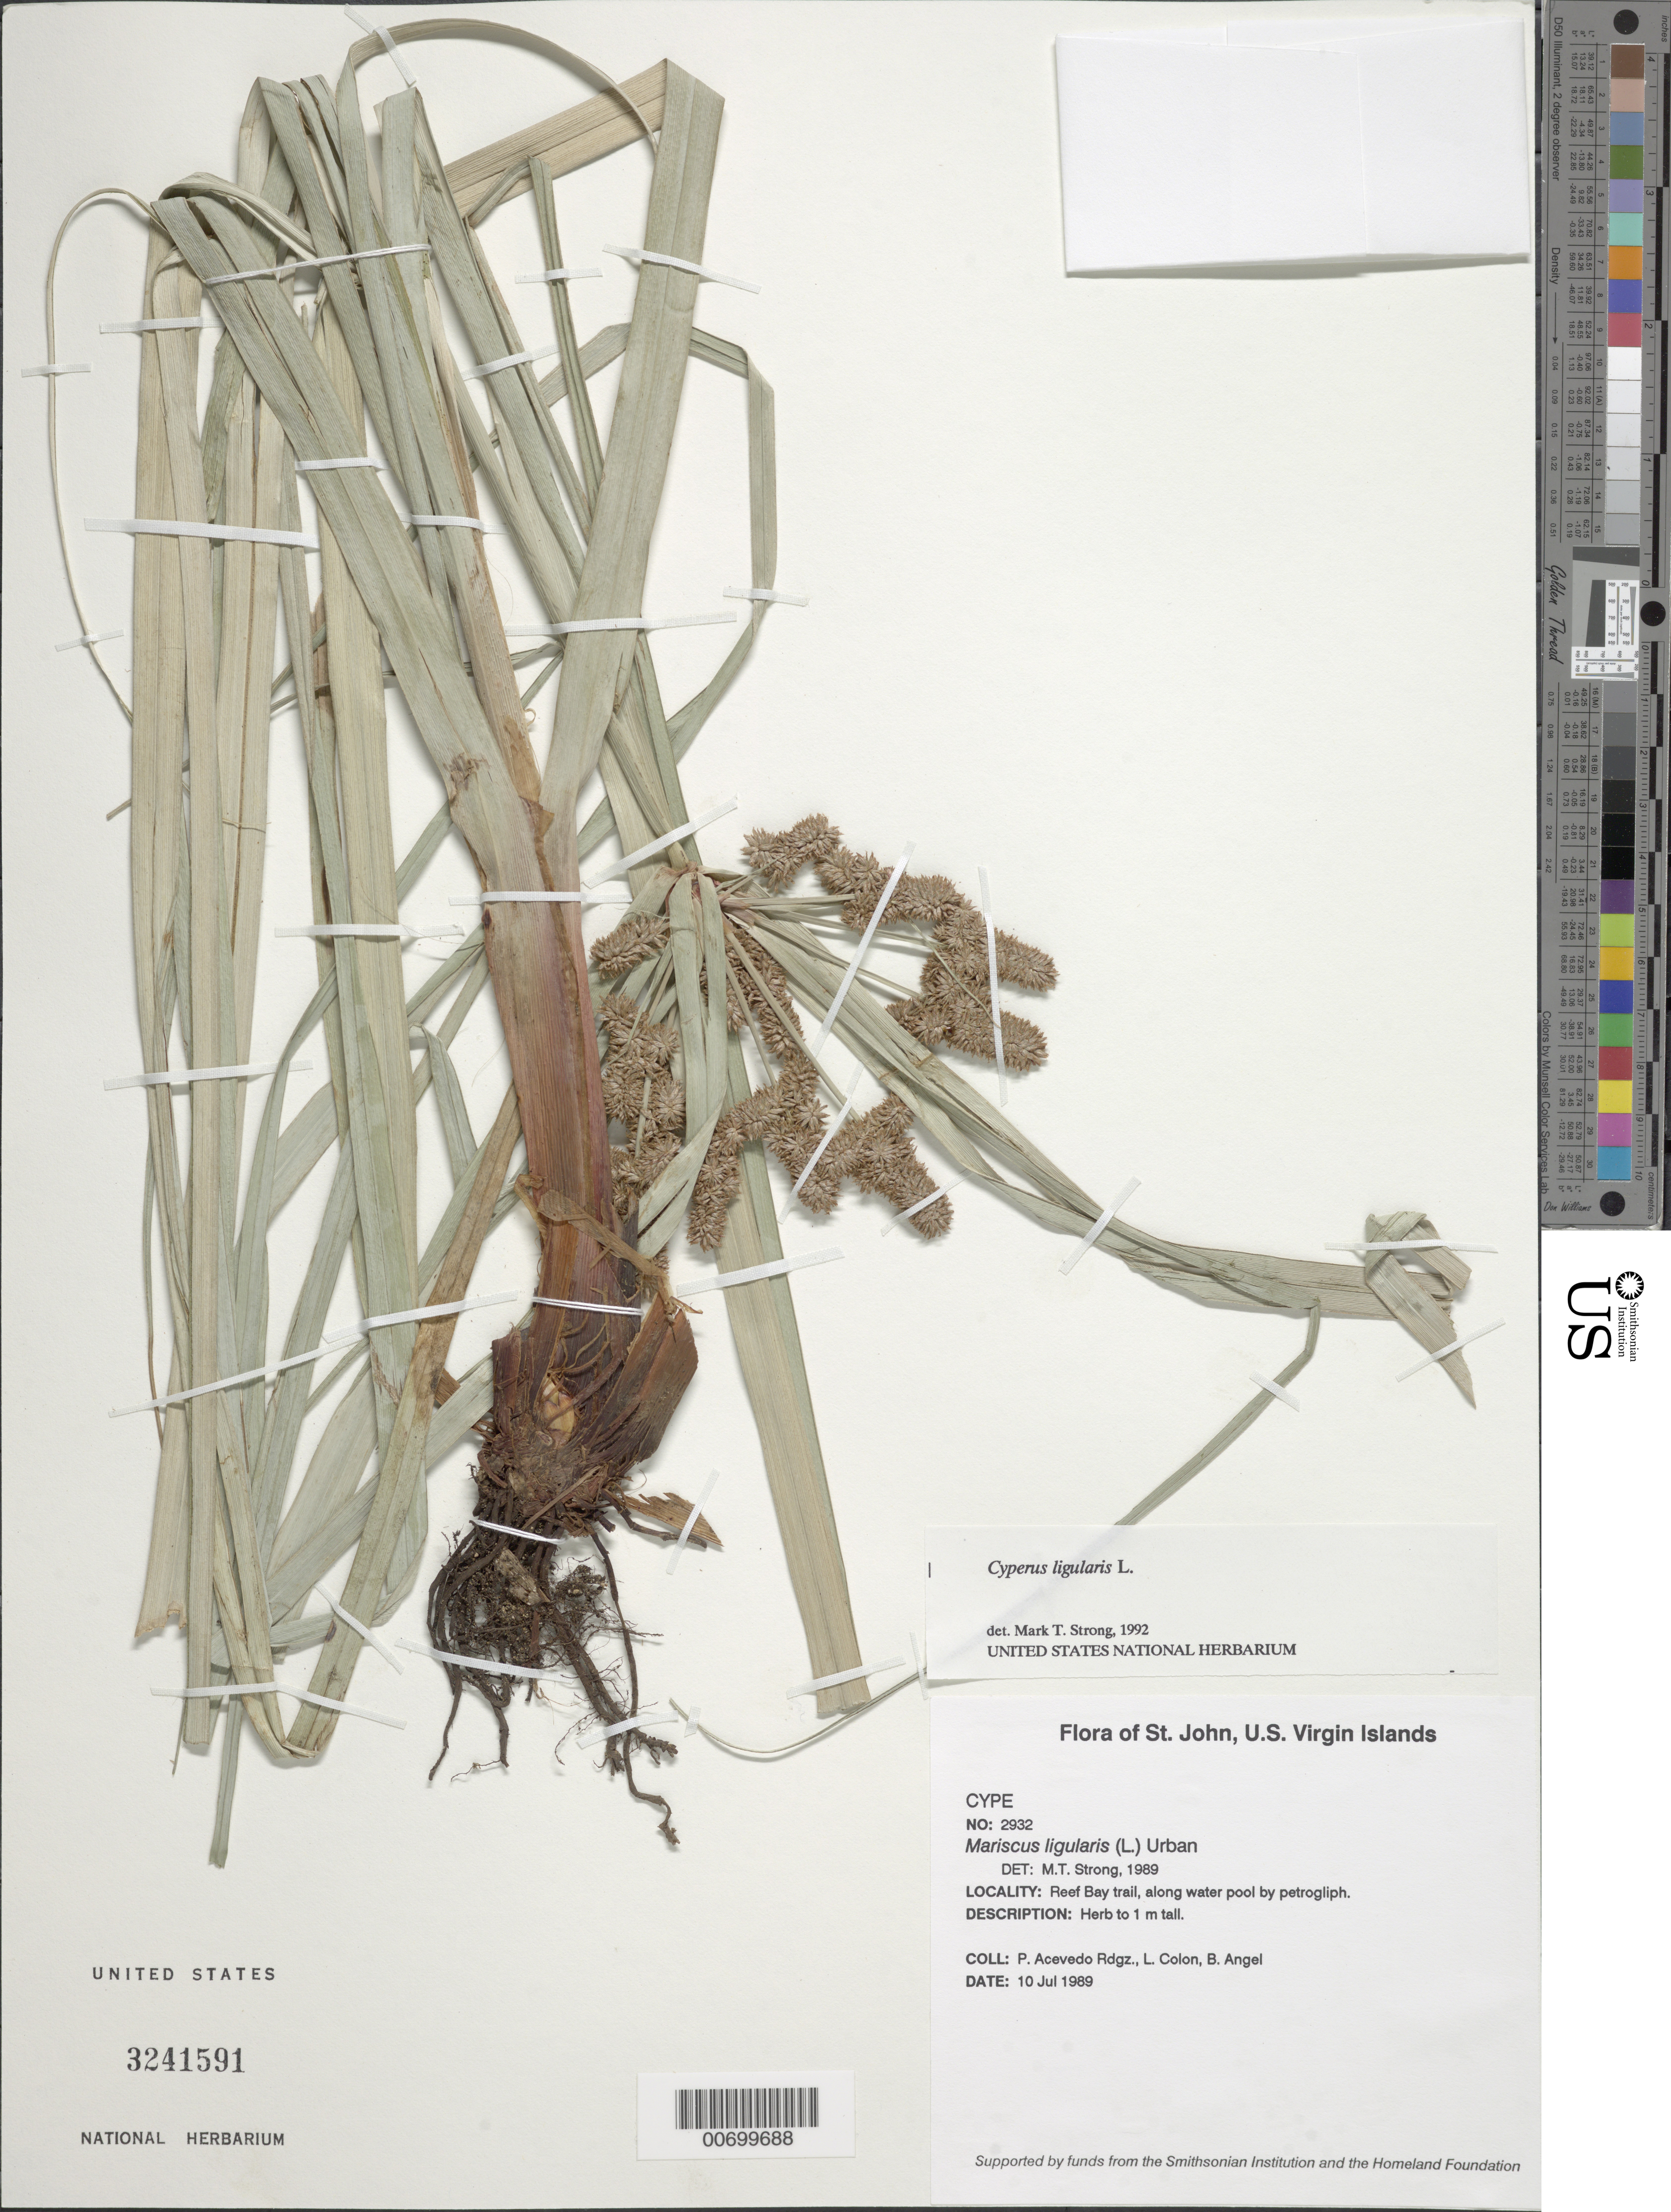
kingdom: Plantae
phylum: Tracheophyta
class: Liliopsida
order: Poales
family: Cyperaceae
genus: Cyperus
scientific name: Cyperus ligularis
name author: L.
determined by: Strong, M. T., (US), Smithsonian Institution - National Museum of Natural History (UNITED STATES)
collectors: P. Acevedo-Rodr.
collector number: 5213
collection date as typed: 27 Aug 1992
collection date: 1992-08-27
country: U.S. Virgin Islands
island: St. John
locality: Coral Bay Quarter; along dirt road to Bordeaux Mountain..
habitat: Along disturbed roadside, wet area.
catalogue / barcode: US 3241591-2